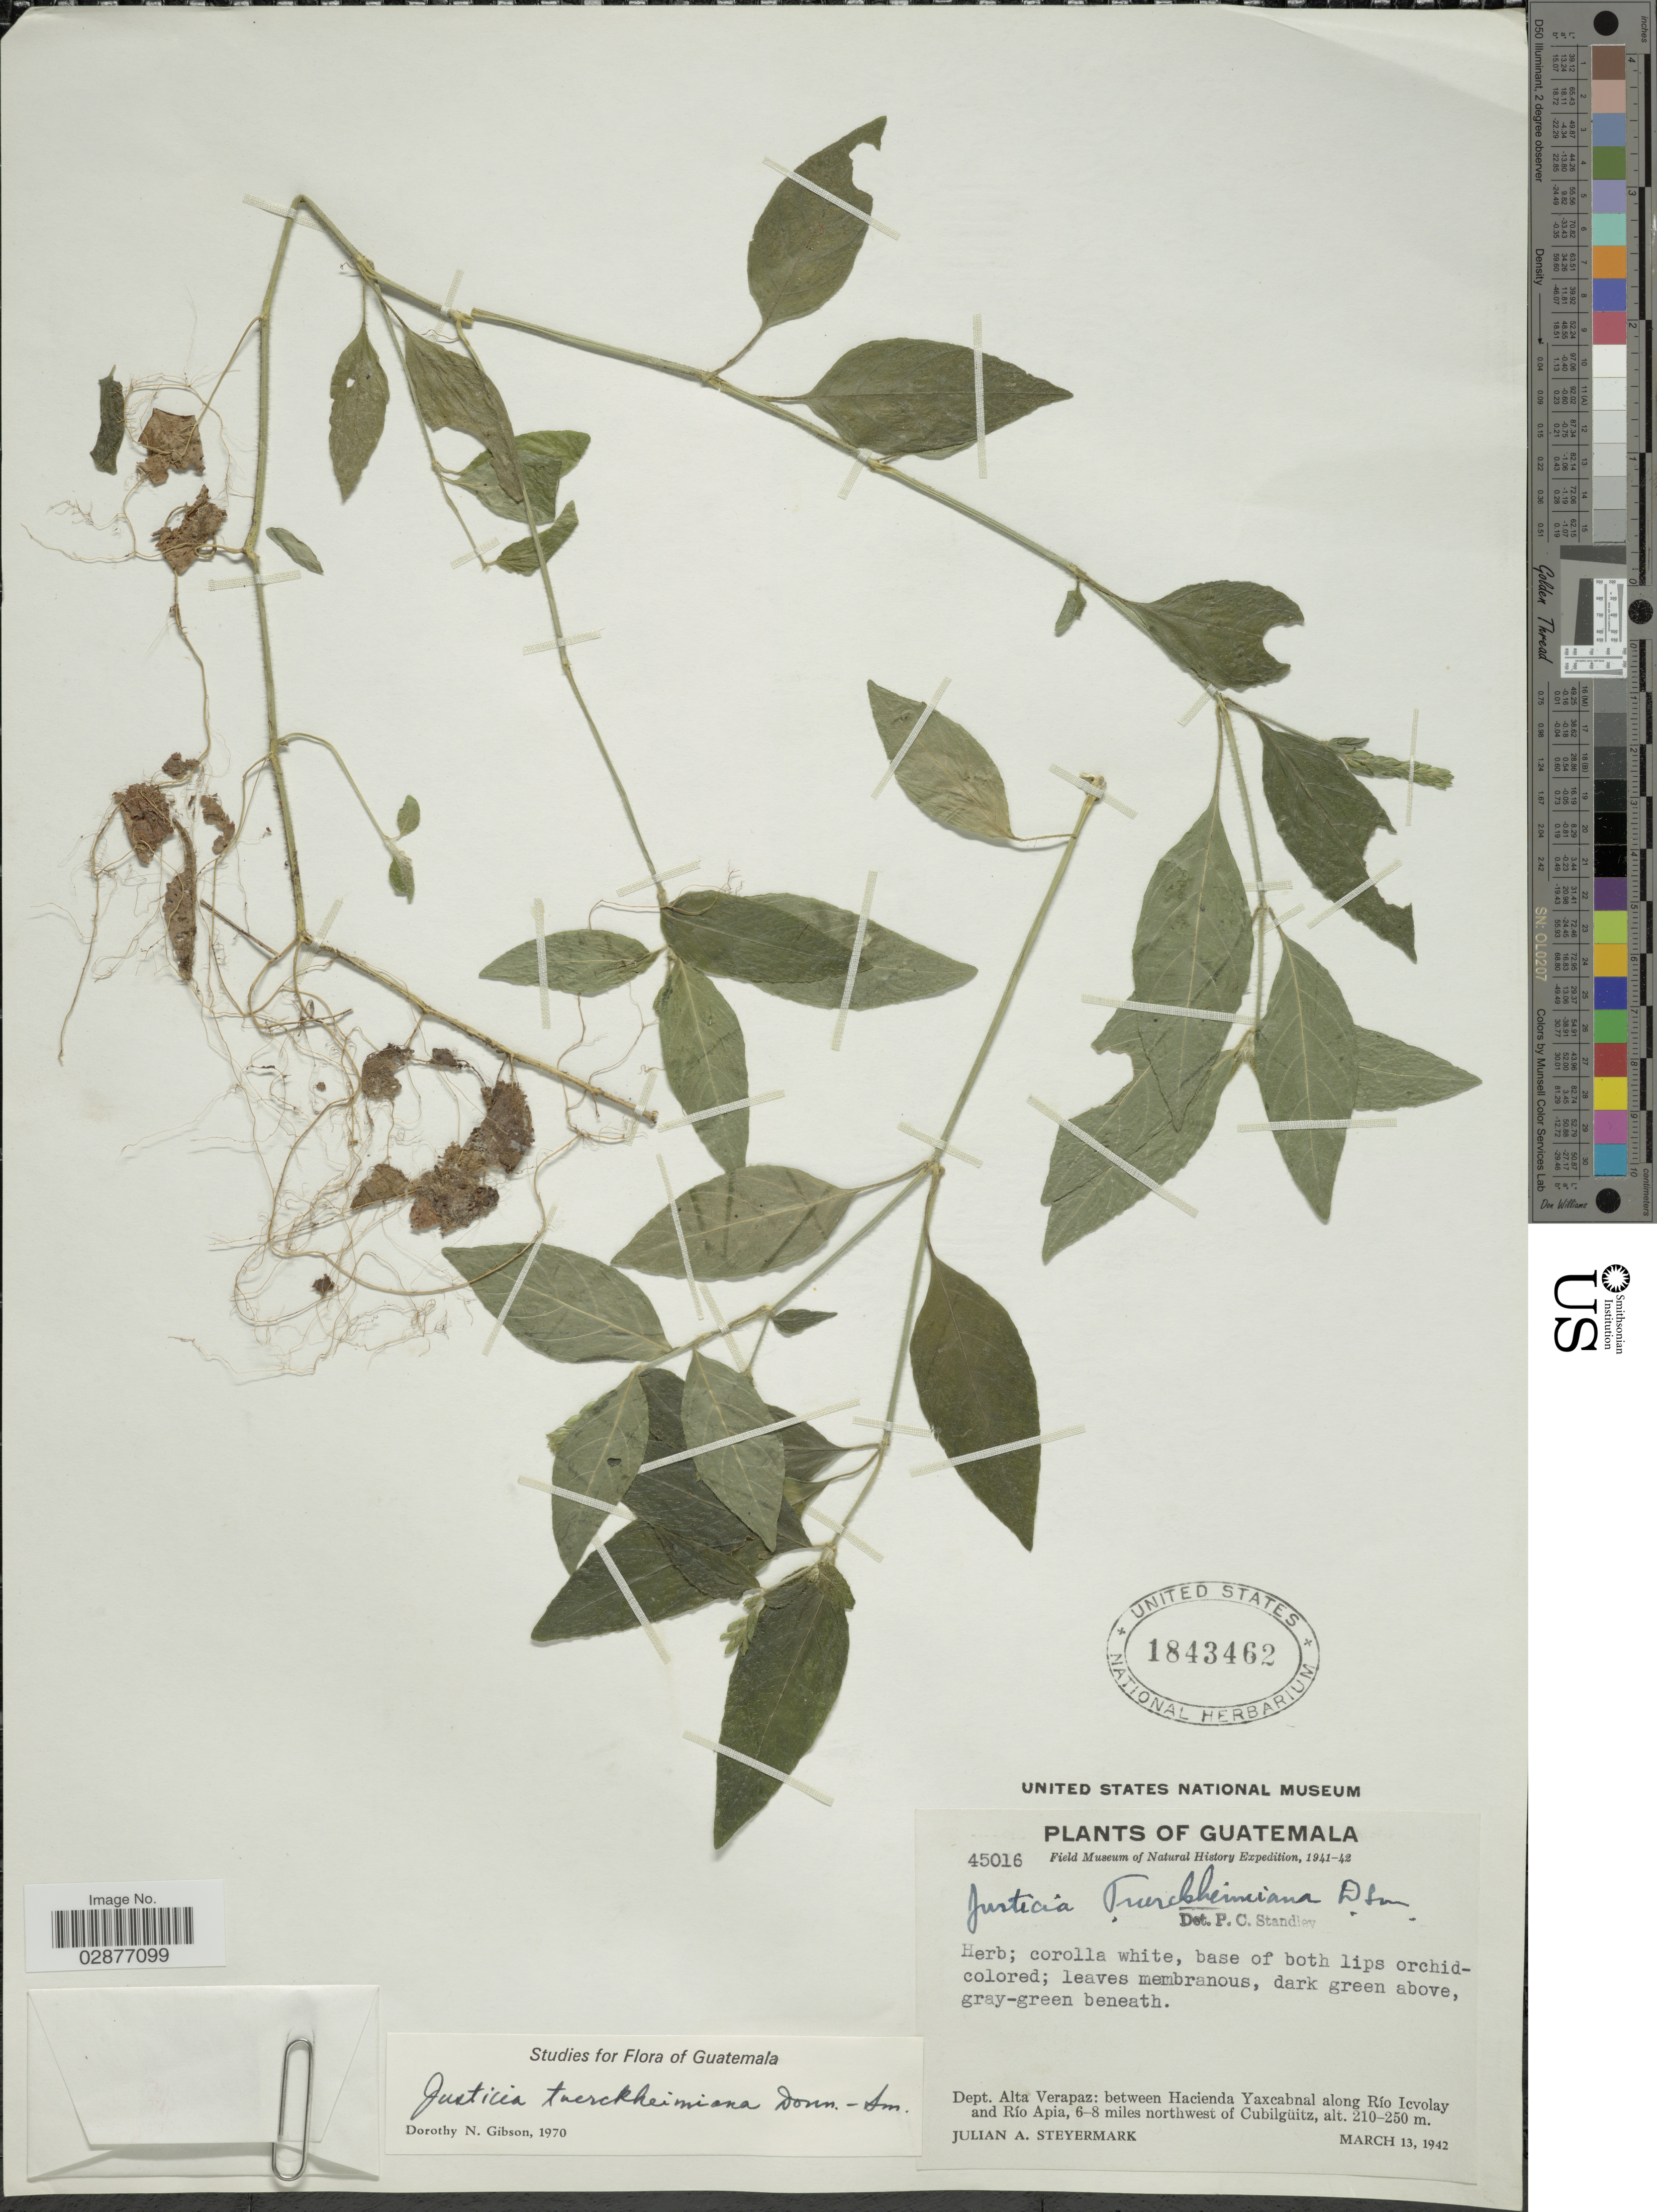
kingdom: Plantae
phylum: Tracheophyta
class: Magnoliopsida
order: Lamiales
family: Acanthaceae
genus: Justicia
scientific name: Justicia tuerkheimiana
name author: Donn. Sm.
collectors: J. Steyermark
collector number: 45016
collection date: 1942-03-13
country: Guatemala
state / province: Alta Verapaz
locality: Dept. Alta Verapaz: between Hacienda Yaxcabnal along Río Icvolay and Río Apia, 6-8 miles northwest of Cubilgüitz.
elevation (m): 210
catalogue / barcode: US 1843462